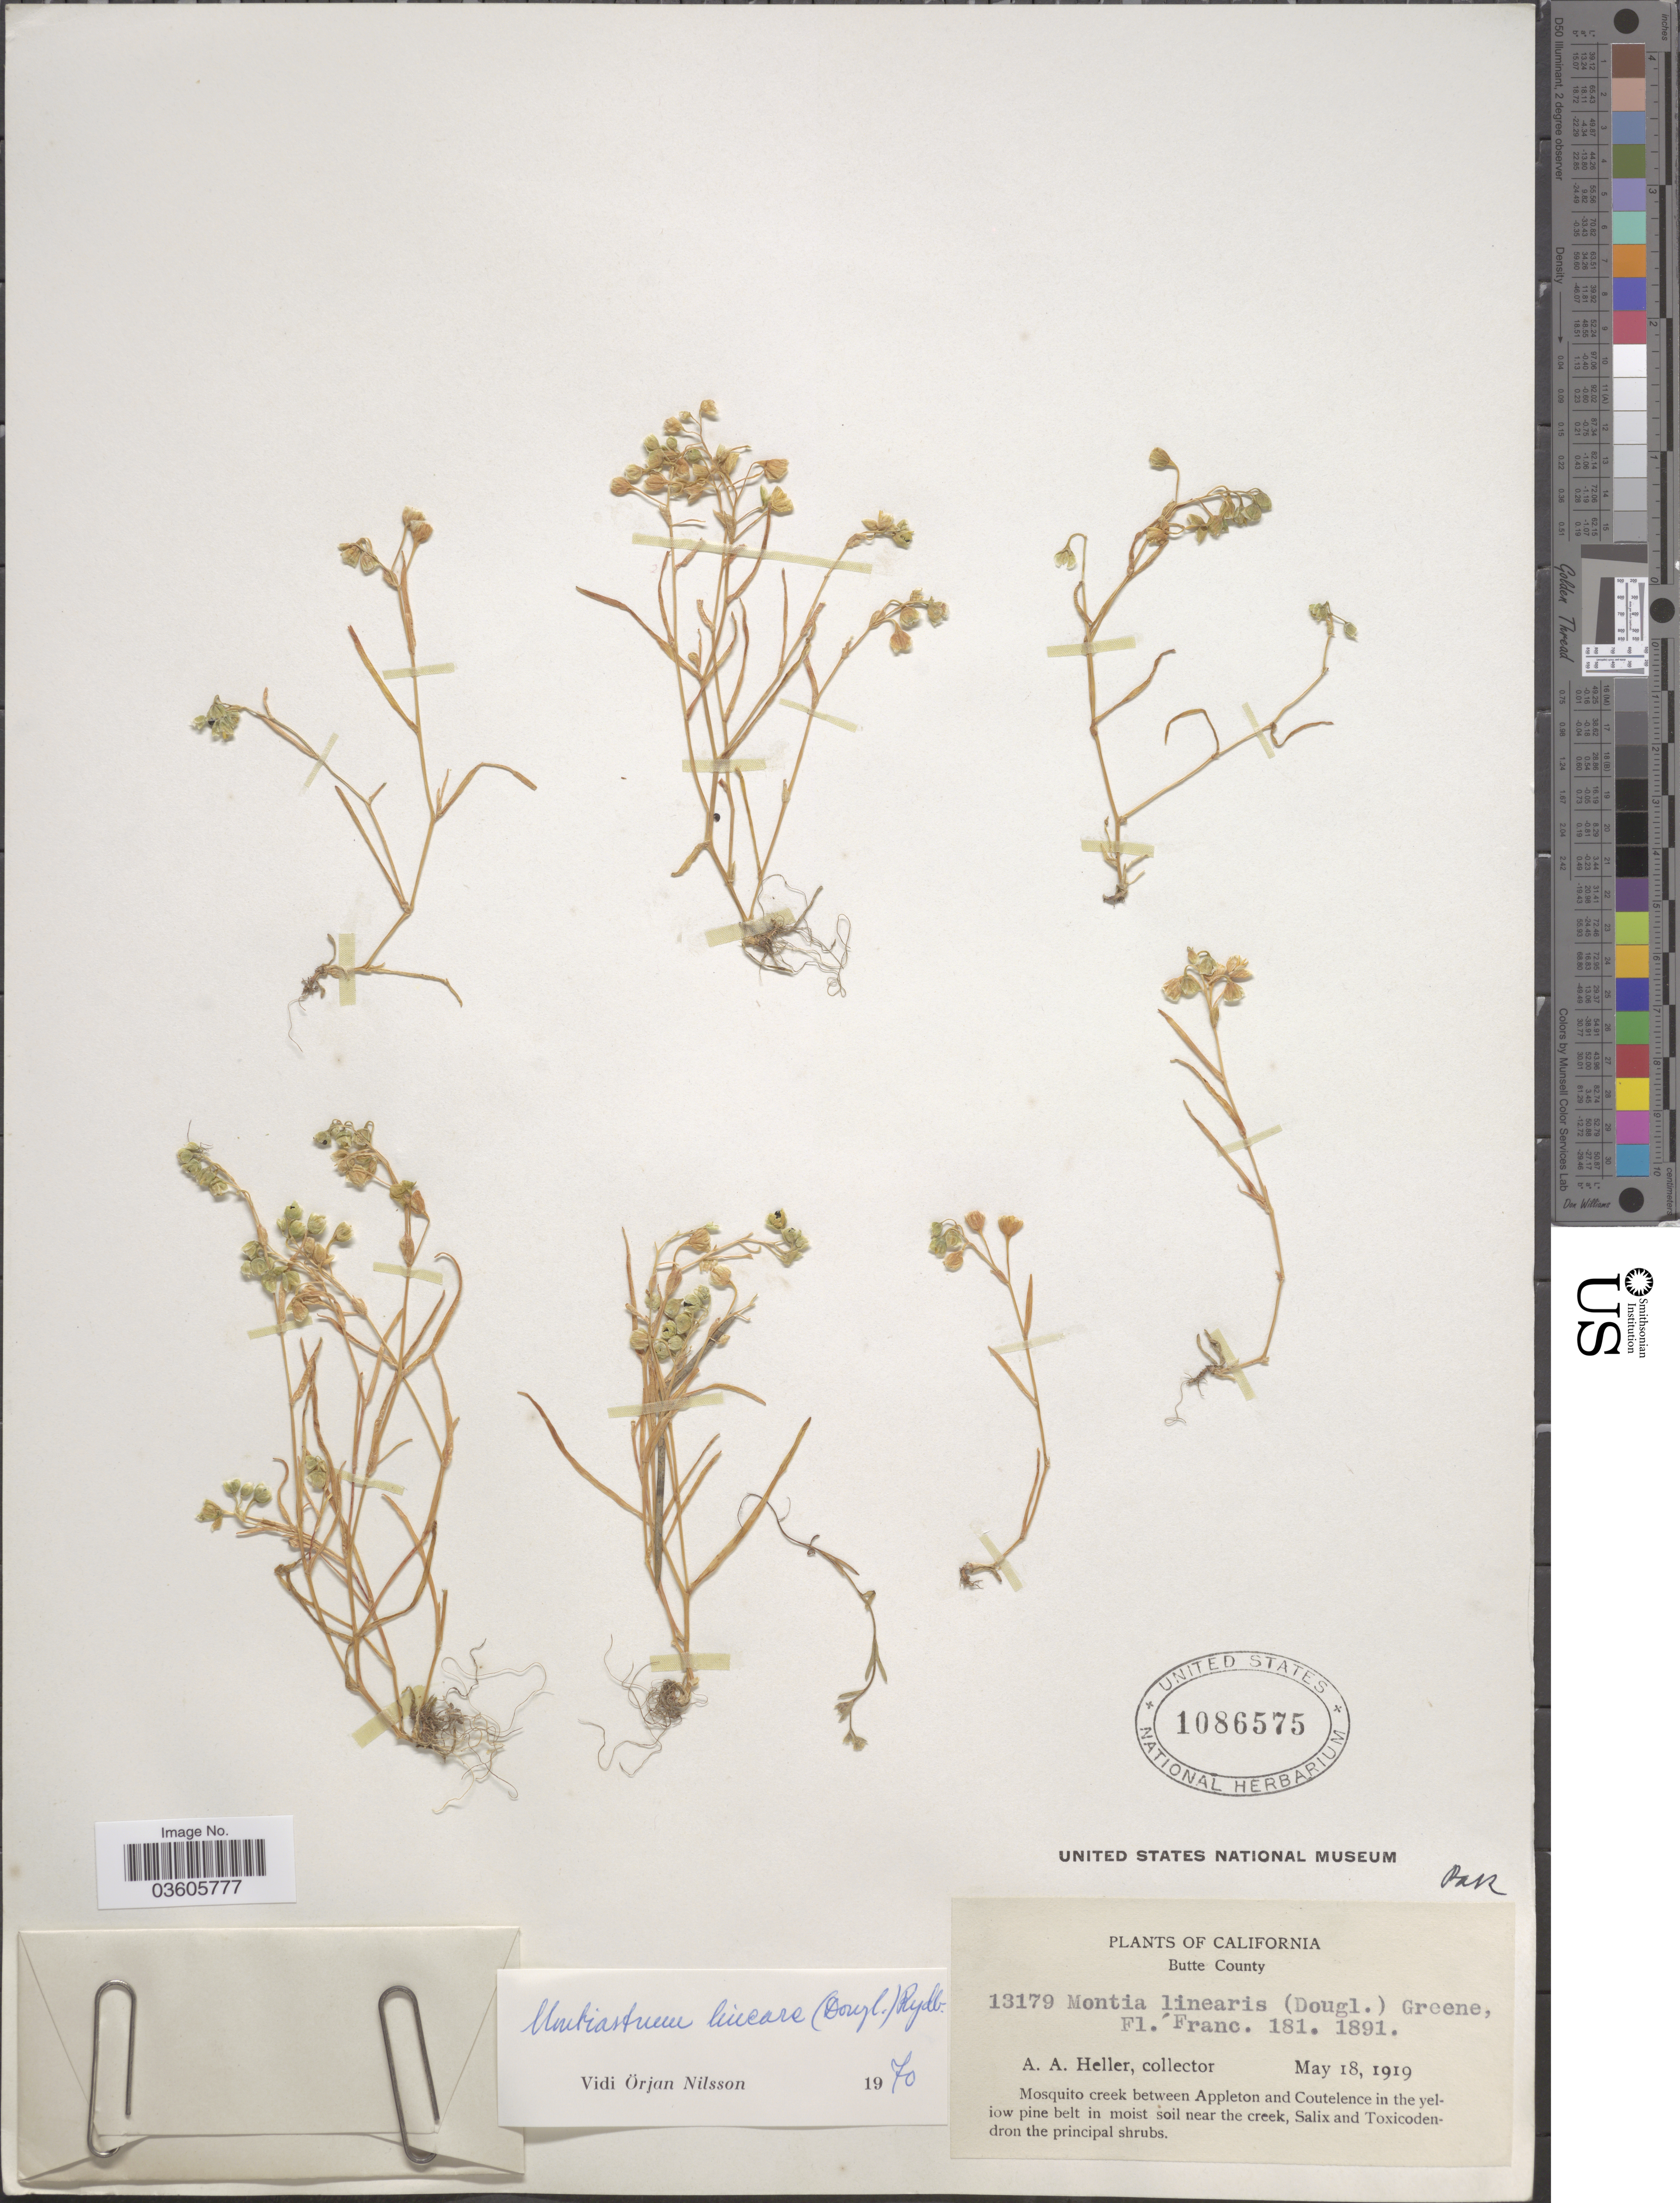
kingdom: Plantae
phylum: Tracheophyta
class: Magnoliopsida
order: Caryophyllales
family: Montiaceae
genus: Montia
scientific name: Montia linearis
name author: (Douglas) Greene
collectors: A. A. Heller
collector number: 13179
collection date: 1919-05-18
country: United States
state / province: California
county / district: Butte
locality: Butte County. Mosquito creek between Appleton and Coutelence in the yellow pine belt in moist soil near the creek.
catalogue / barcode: US 1086575